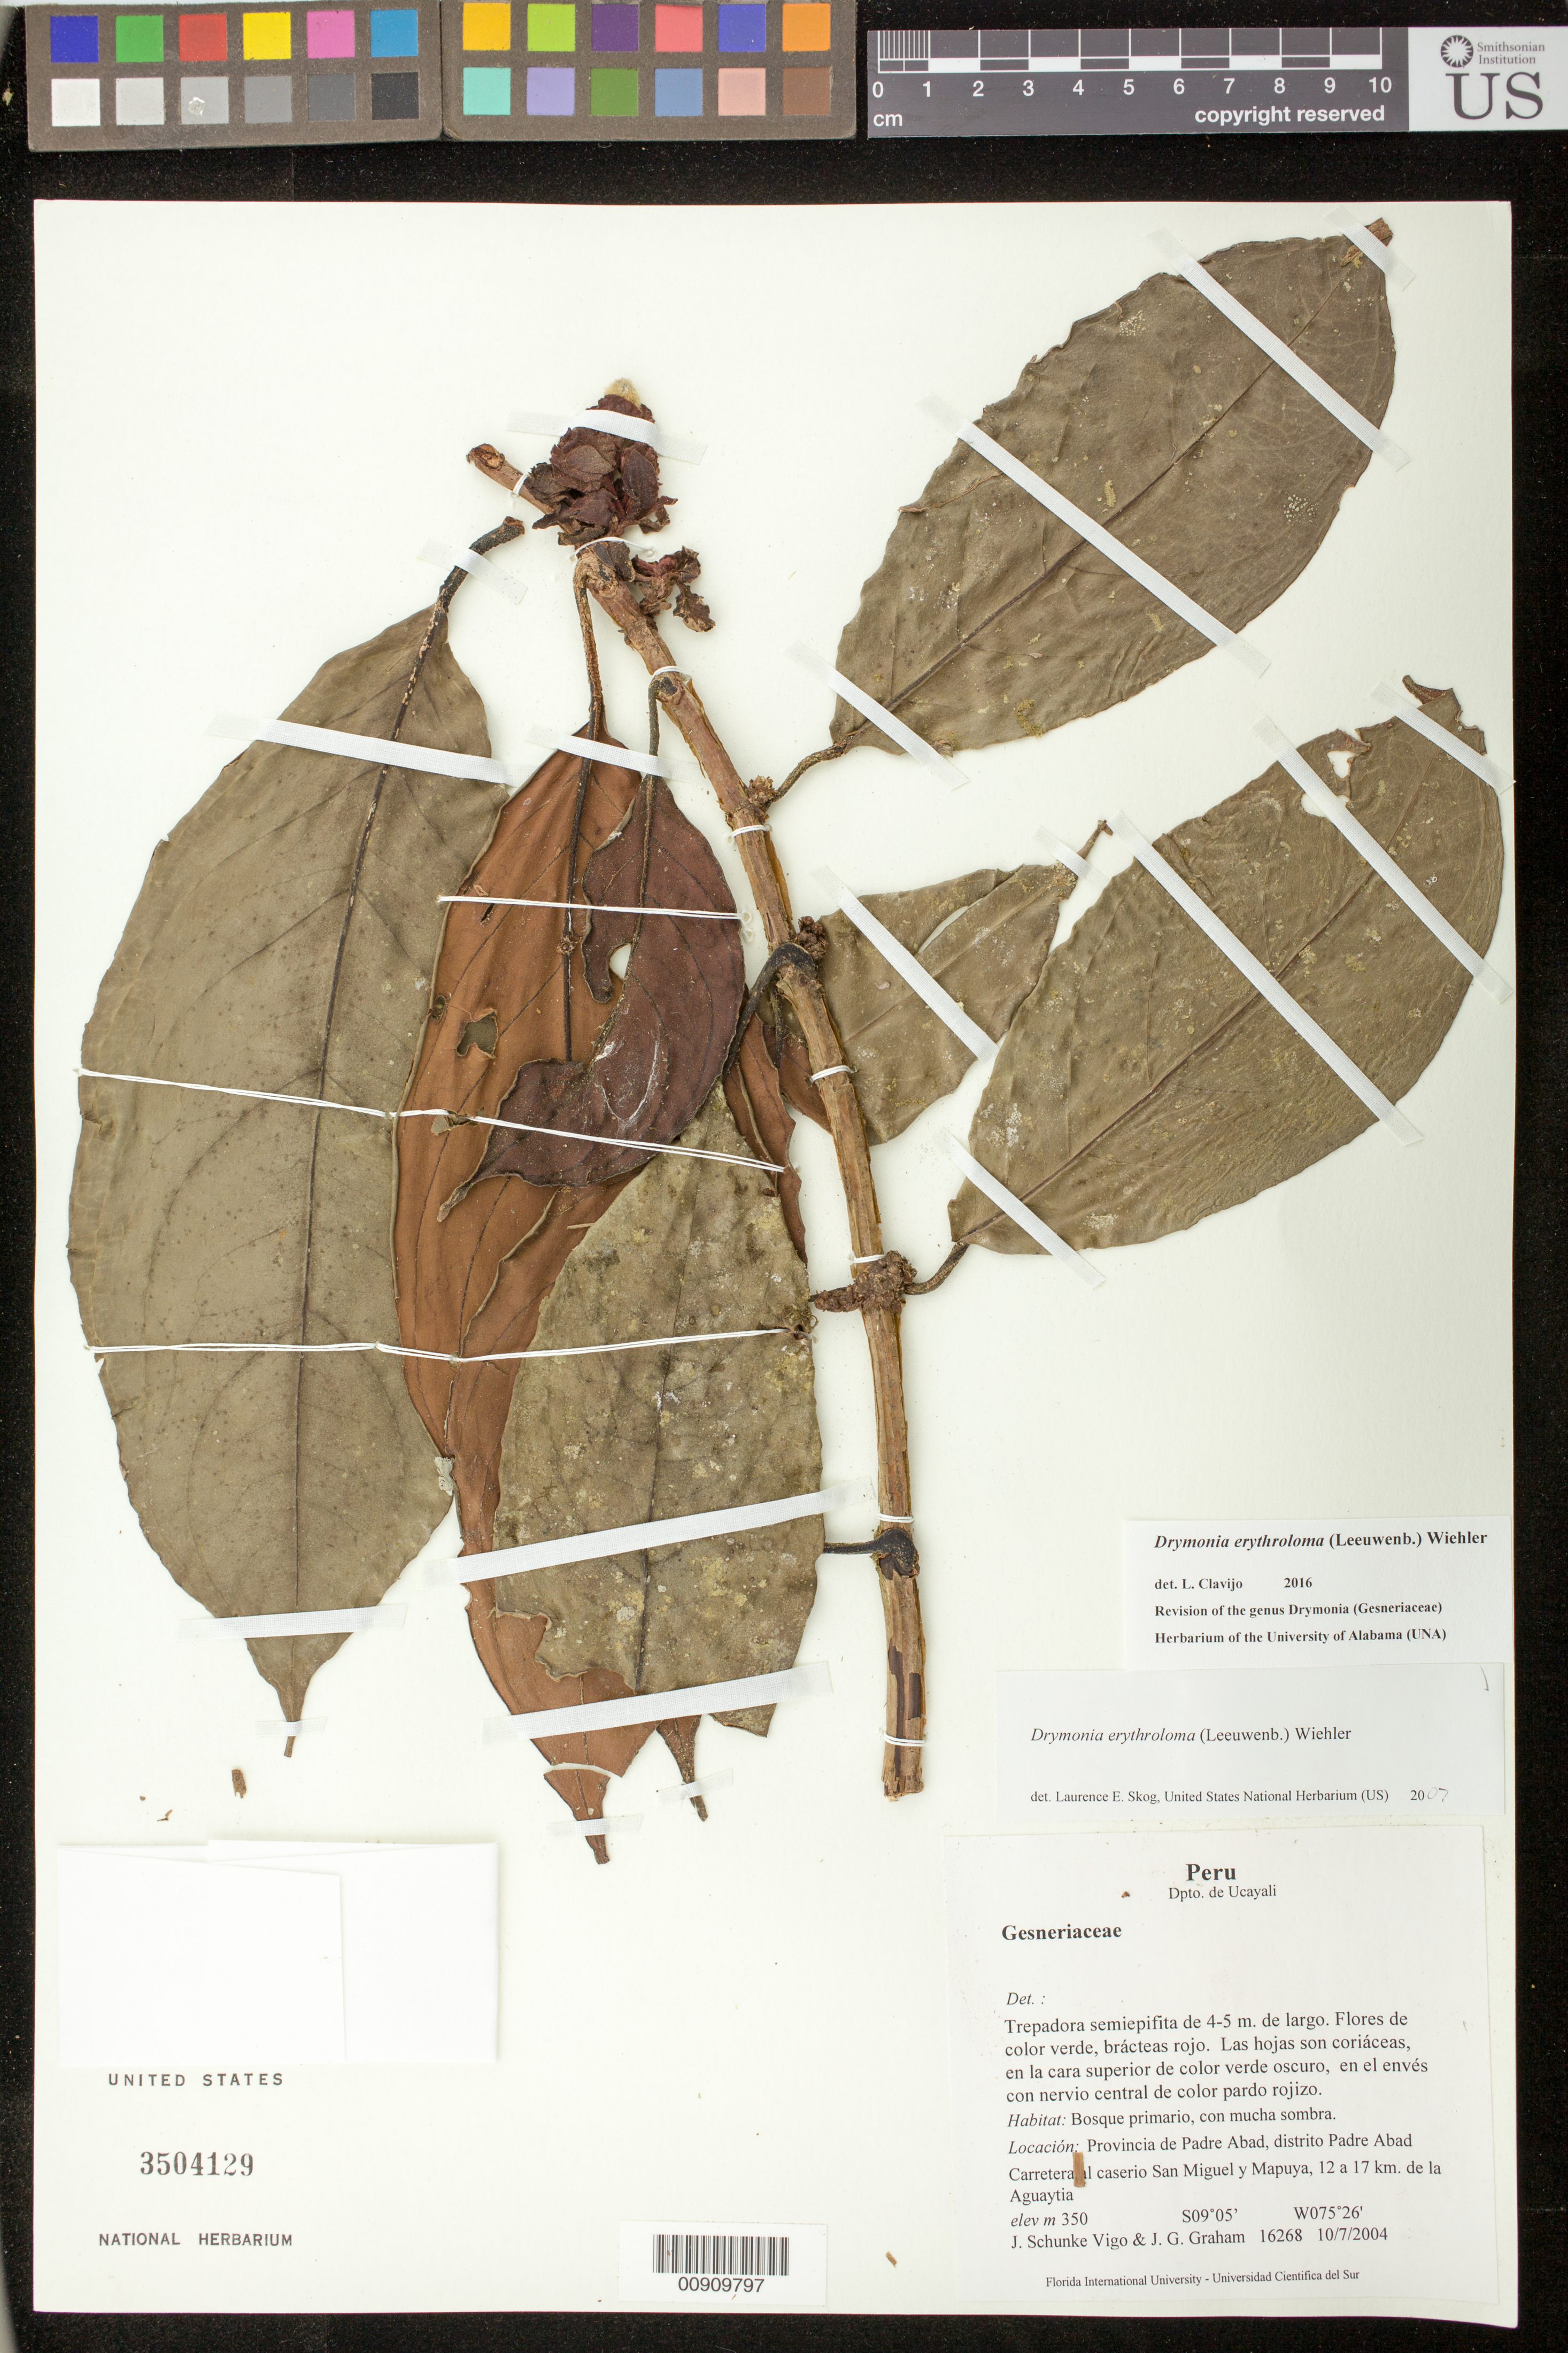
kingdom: Plantae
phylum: Tracheophyta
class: Magnoliopsida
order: Lamiales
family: Gesneriaceae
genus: Drymonia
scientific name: Drymonia erythroloma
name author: (Leeuwenb.) Wiehler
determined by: Skog, Laurence E.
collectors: J. Schunke Vigo & J. G. Graham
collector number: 16268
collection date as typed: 07 Oct 2004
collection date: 2004-10-07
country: Peru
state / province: Ucayali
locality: Provincia de Padre Abad, distrito Padre Abad. Carretera al caserio San Miguel y Mapuya, 12 a 17 km de la Aguaytia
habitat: Bosque primario, con mucha sombra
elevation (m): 350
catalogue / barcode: US 3504129